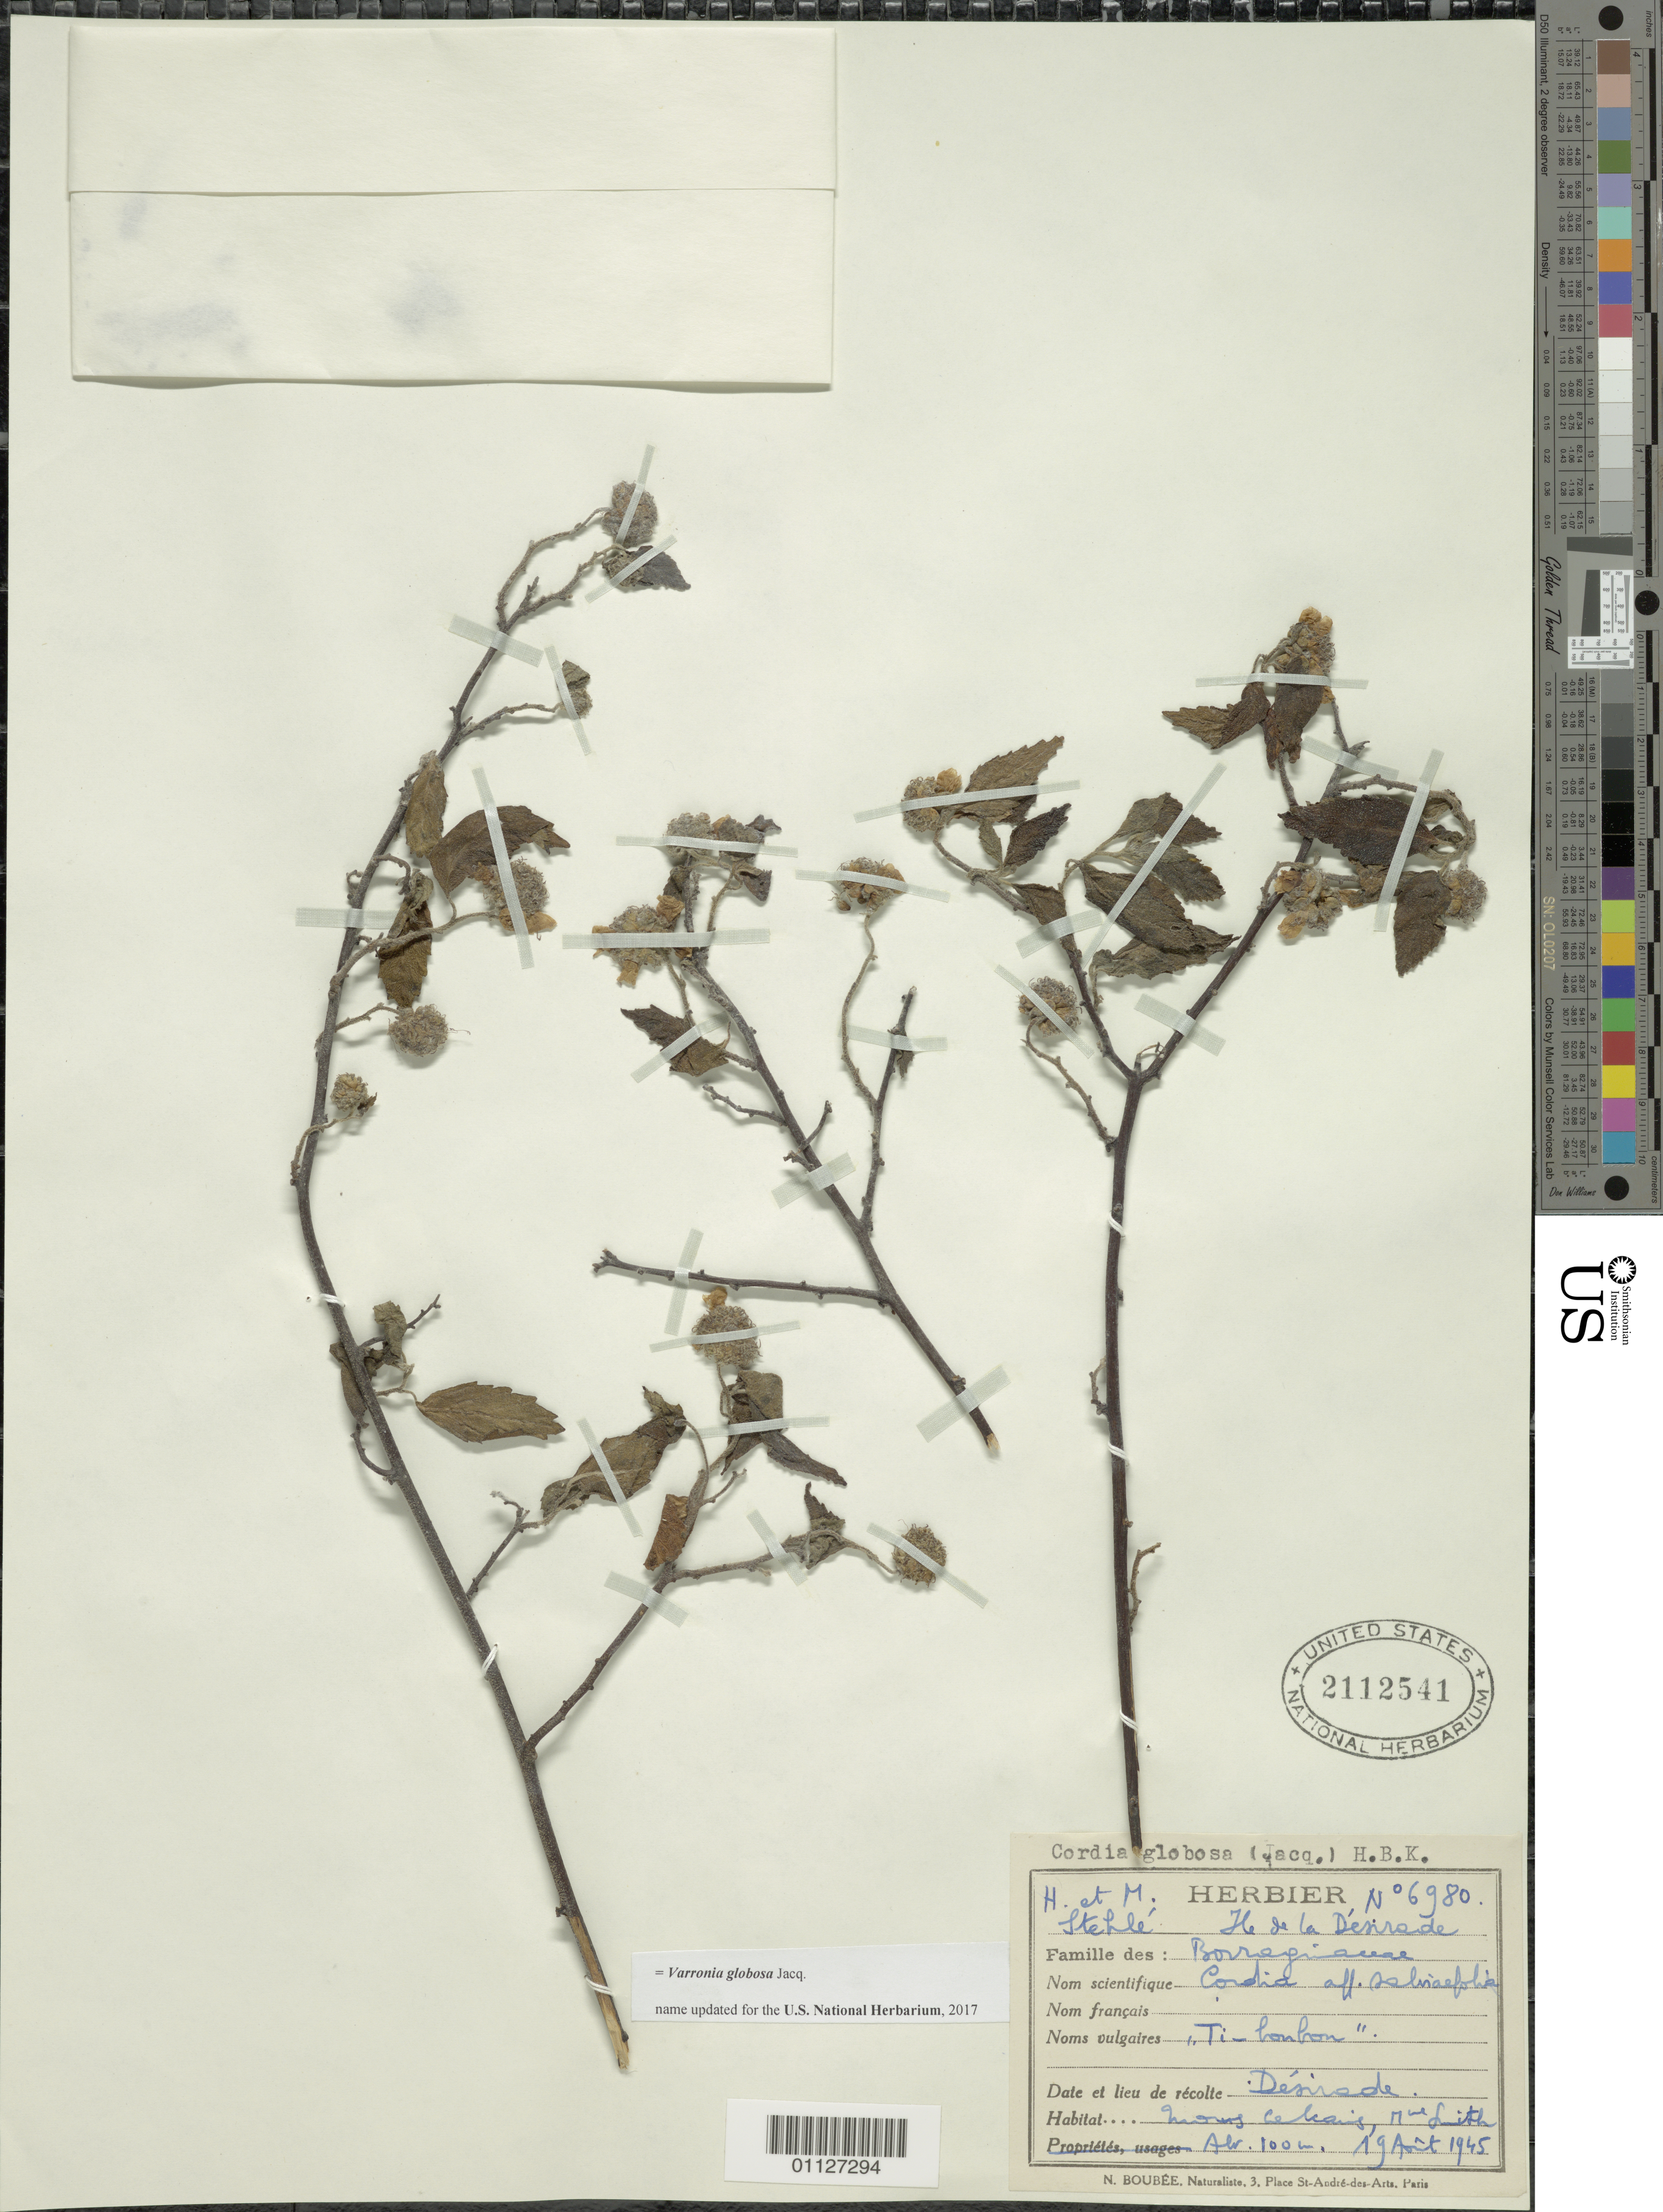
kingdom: Plantae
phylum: Tracheophyta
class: Magnoliopsida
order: Boraginales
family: Cordiaceae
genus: Varronia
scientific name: Varronia globosa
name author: Jacq.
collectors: H. Stehlé & M. Stehlé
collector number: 6980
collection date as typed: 19 Aug 1945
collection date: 1945-08-19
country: Guadeloupe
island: La Désirade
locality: Mornes calcaires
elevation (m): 100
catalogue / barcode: US 2112541